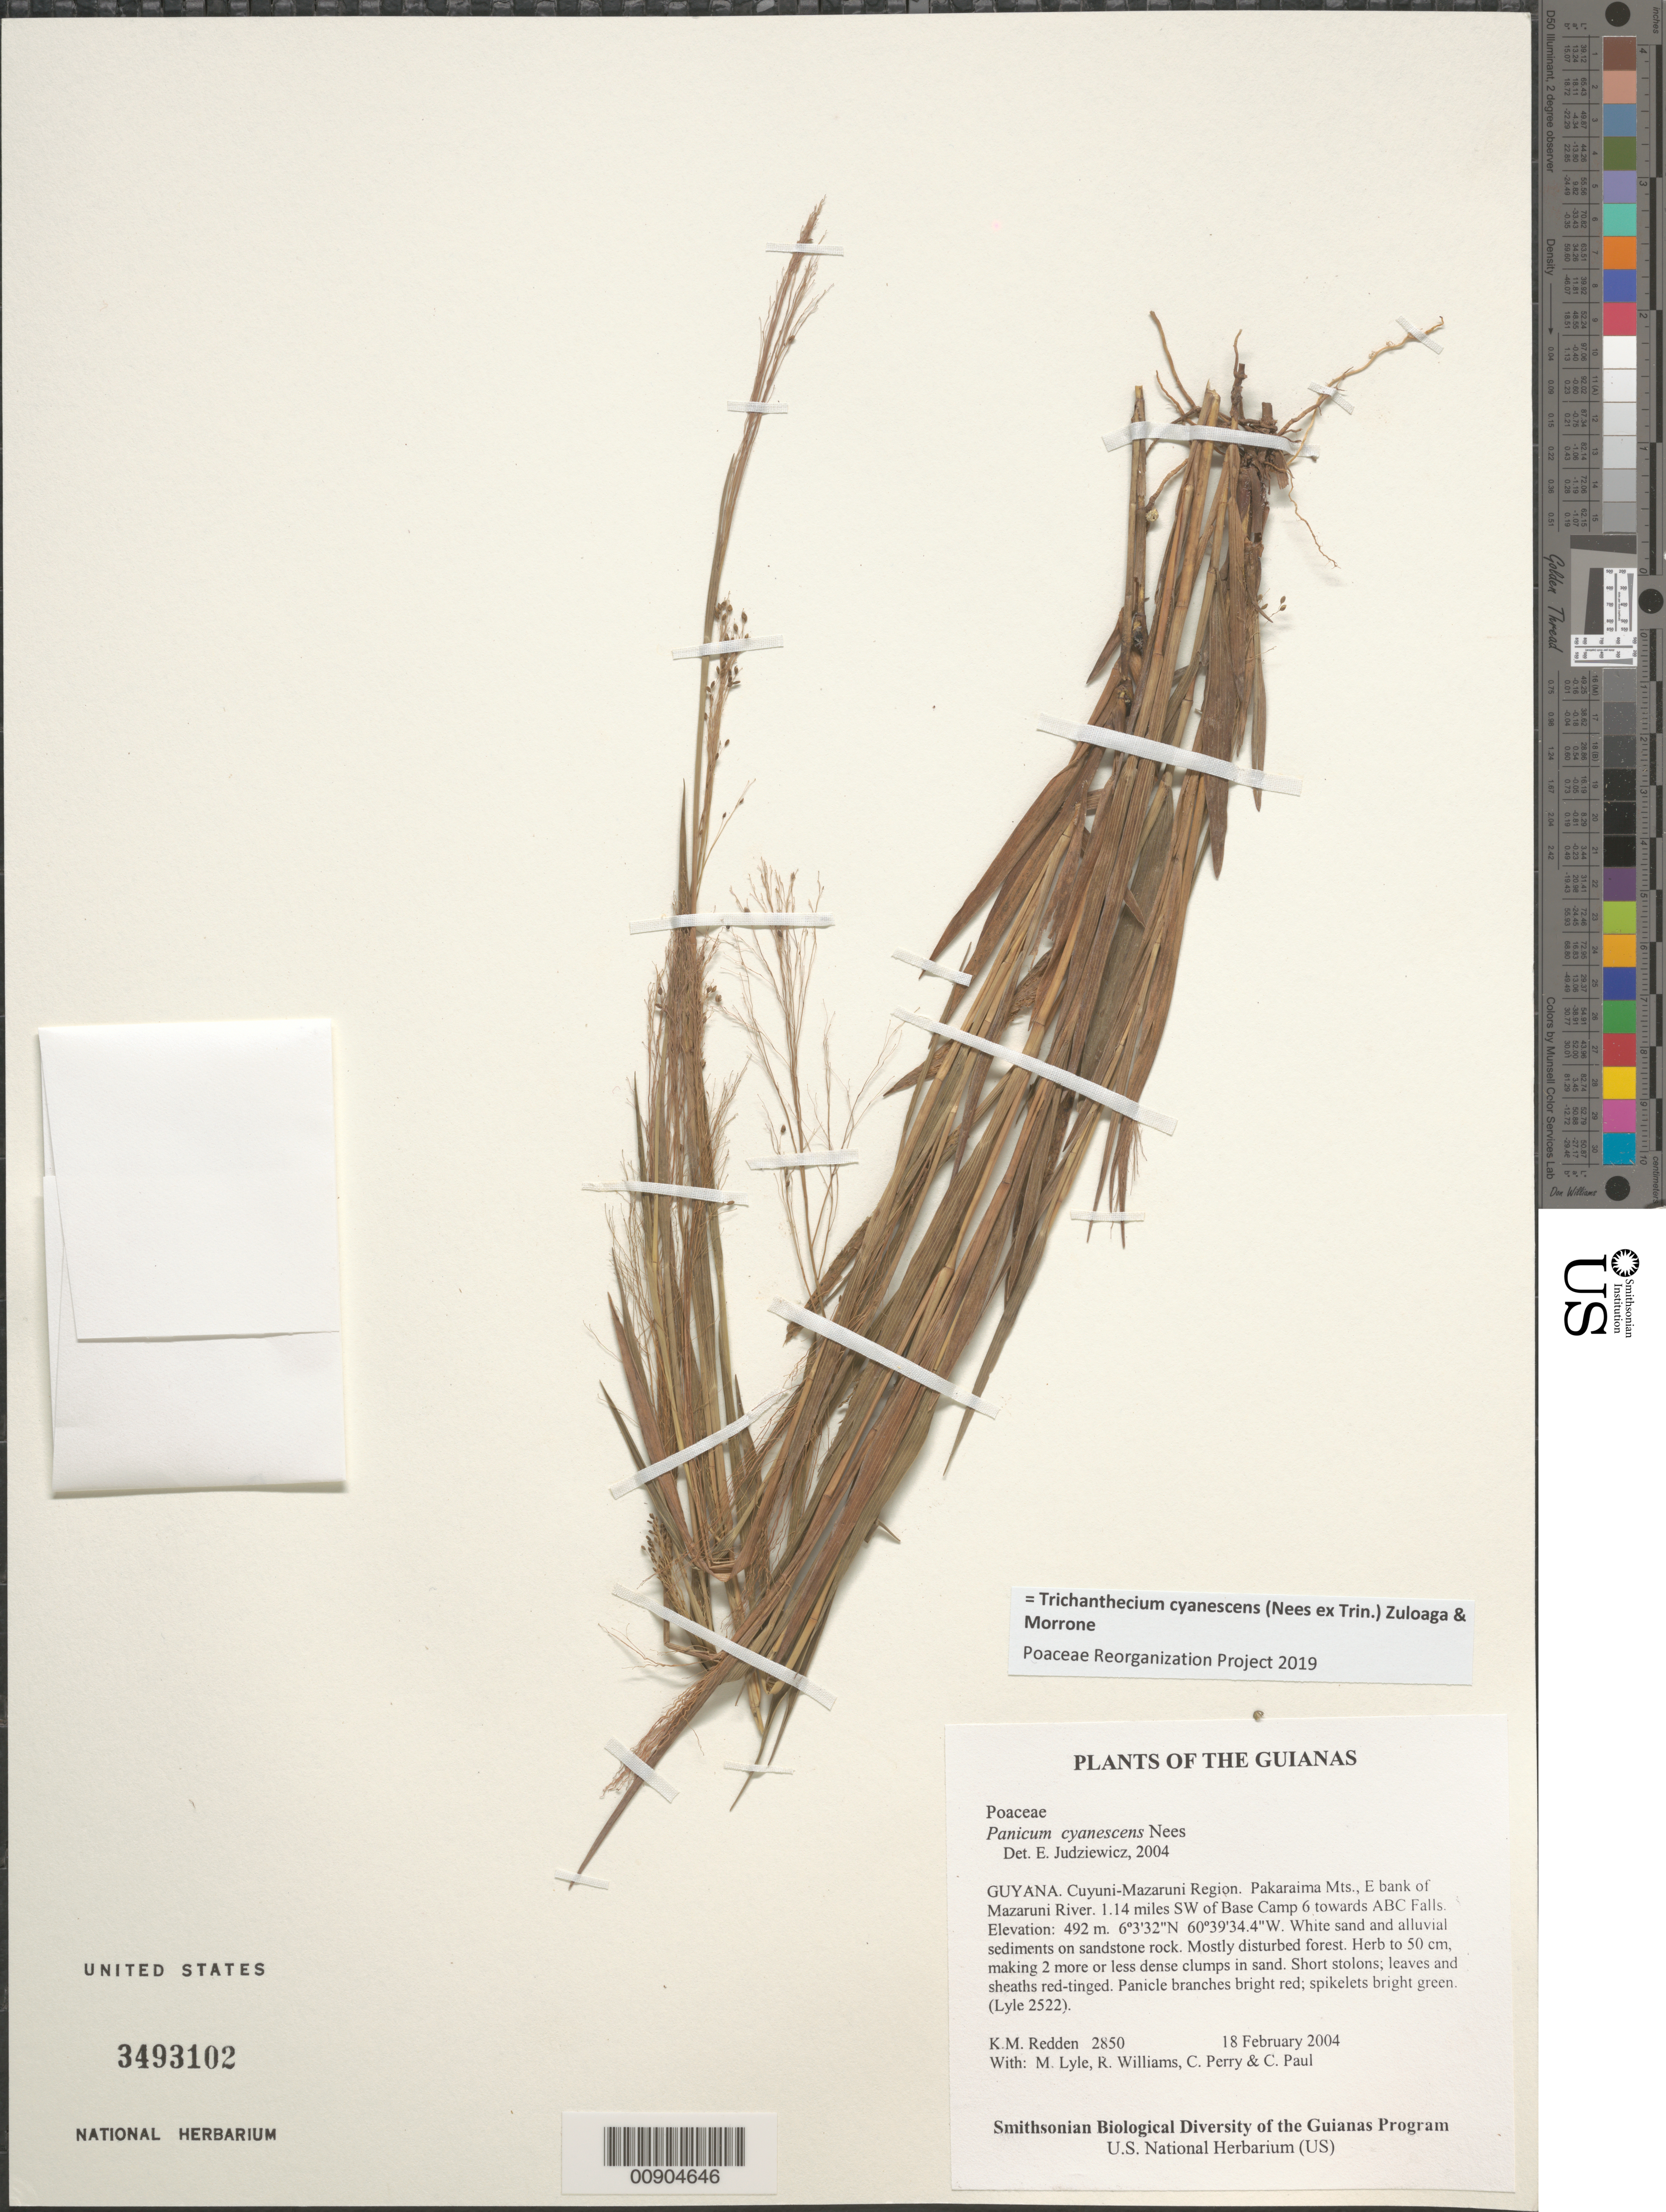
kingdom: Plantae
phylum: Tracheophyta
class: Liliopsida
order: Poales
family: Poaceae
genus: Trichanthecium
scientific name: Trichanthecium cyanescens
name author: (Nees ex Trin.) Zuloaga & Morrone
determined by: Poaceae Reorganization Project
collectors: K. M. Redden, M. Lyle, R. Williams, C. Perry & C. Paul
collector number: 2850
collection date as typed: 18 February 2004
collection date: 2004-02-18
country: Guyana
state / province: Cuyuni-Mazaruni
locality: Pakaraima Mts., E bank of Mazaruni River. 1.14 miles SW of Base Camp 6 towards ABC Falls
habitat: White sand and alluvial sediments on sandstone rock. Mostly disturbed forest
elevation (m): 492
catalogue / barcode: US 3493102